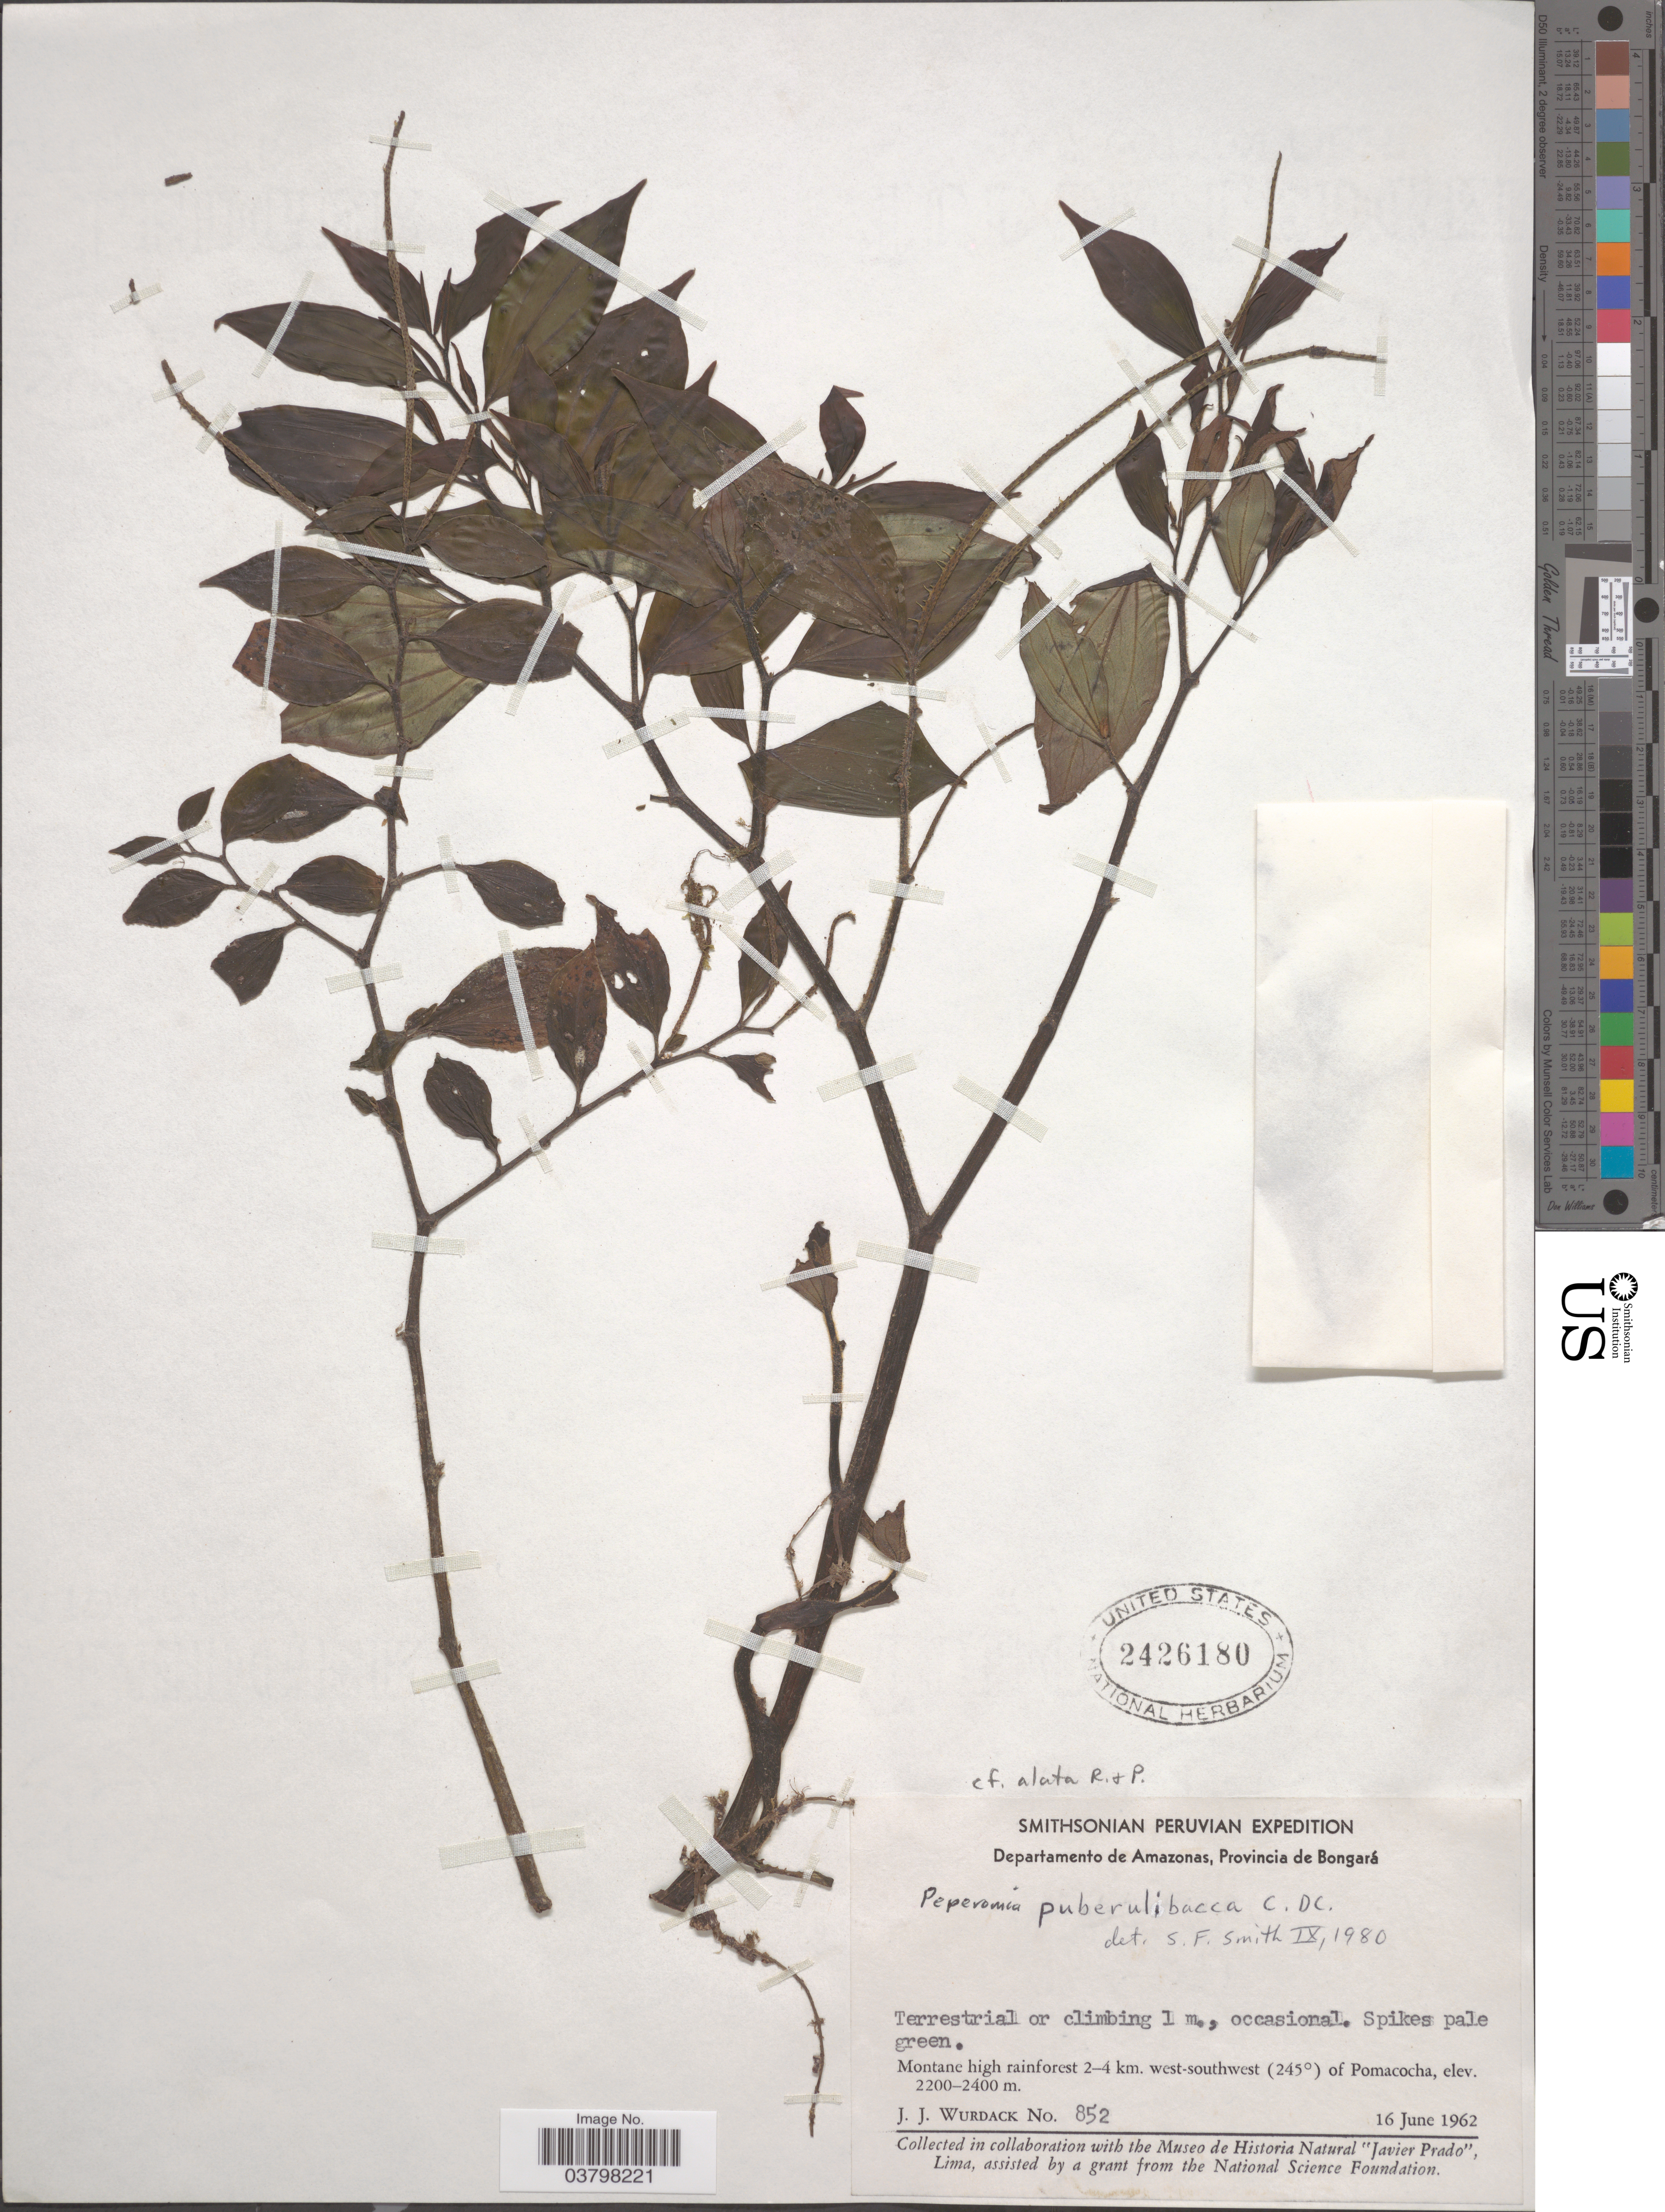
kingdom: Plantae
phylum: Tracheophyta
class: Magnoliopsida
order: Piperales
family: Piperaceae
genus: Peperomia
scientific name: Peperomia puberulibacca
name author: C. DC.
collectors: J. J. Wurdack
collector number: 852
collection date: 1962-06-16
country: Peru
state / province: Amazonas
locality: Departamento de Amazonas, Provincia de Bongará. Montane high rainforest 2-4 km. west-southwest (245°) of Pomacocha.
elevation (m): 2200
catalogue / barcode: US 2426180